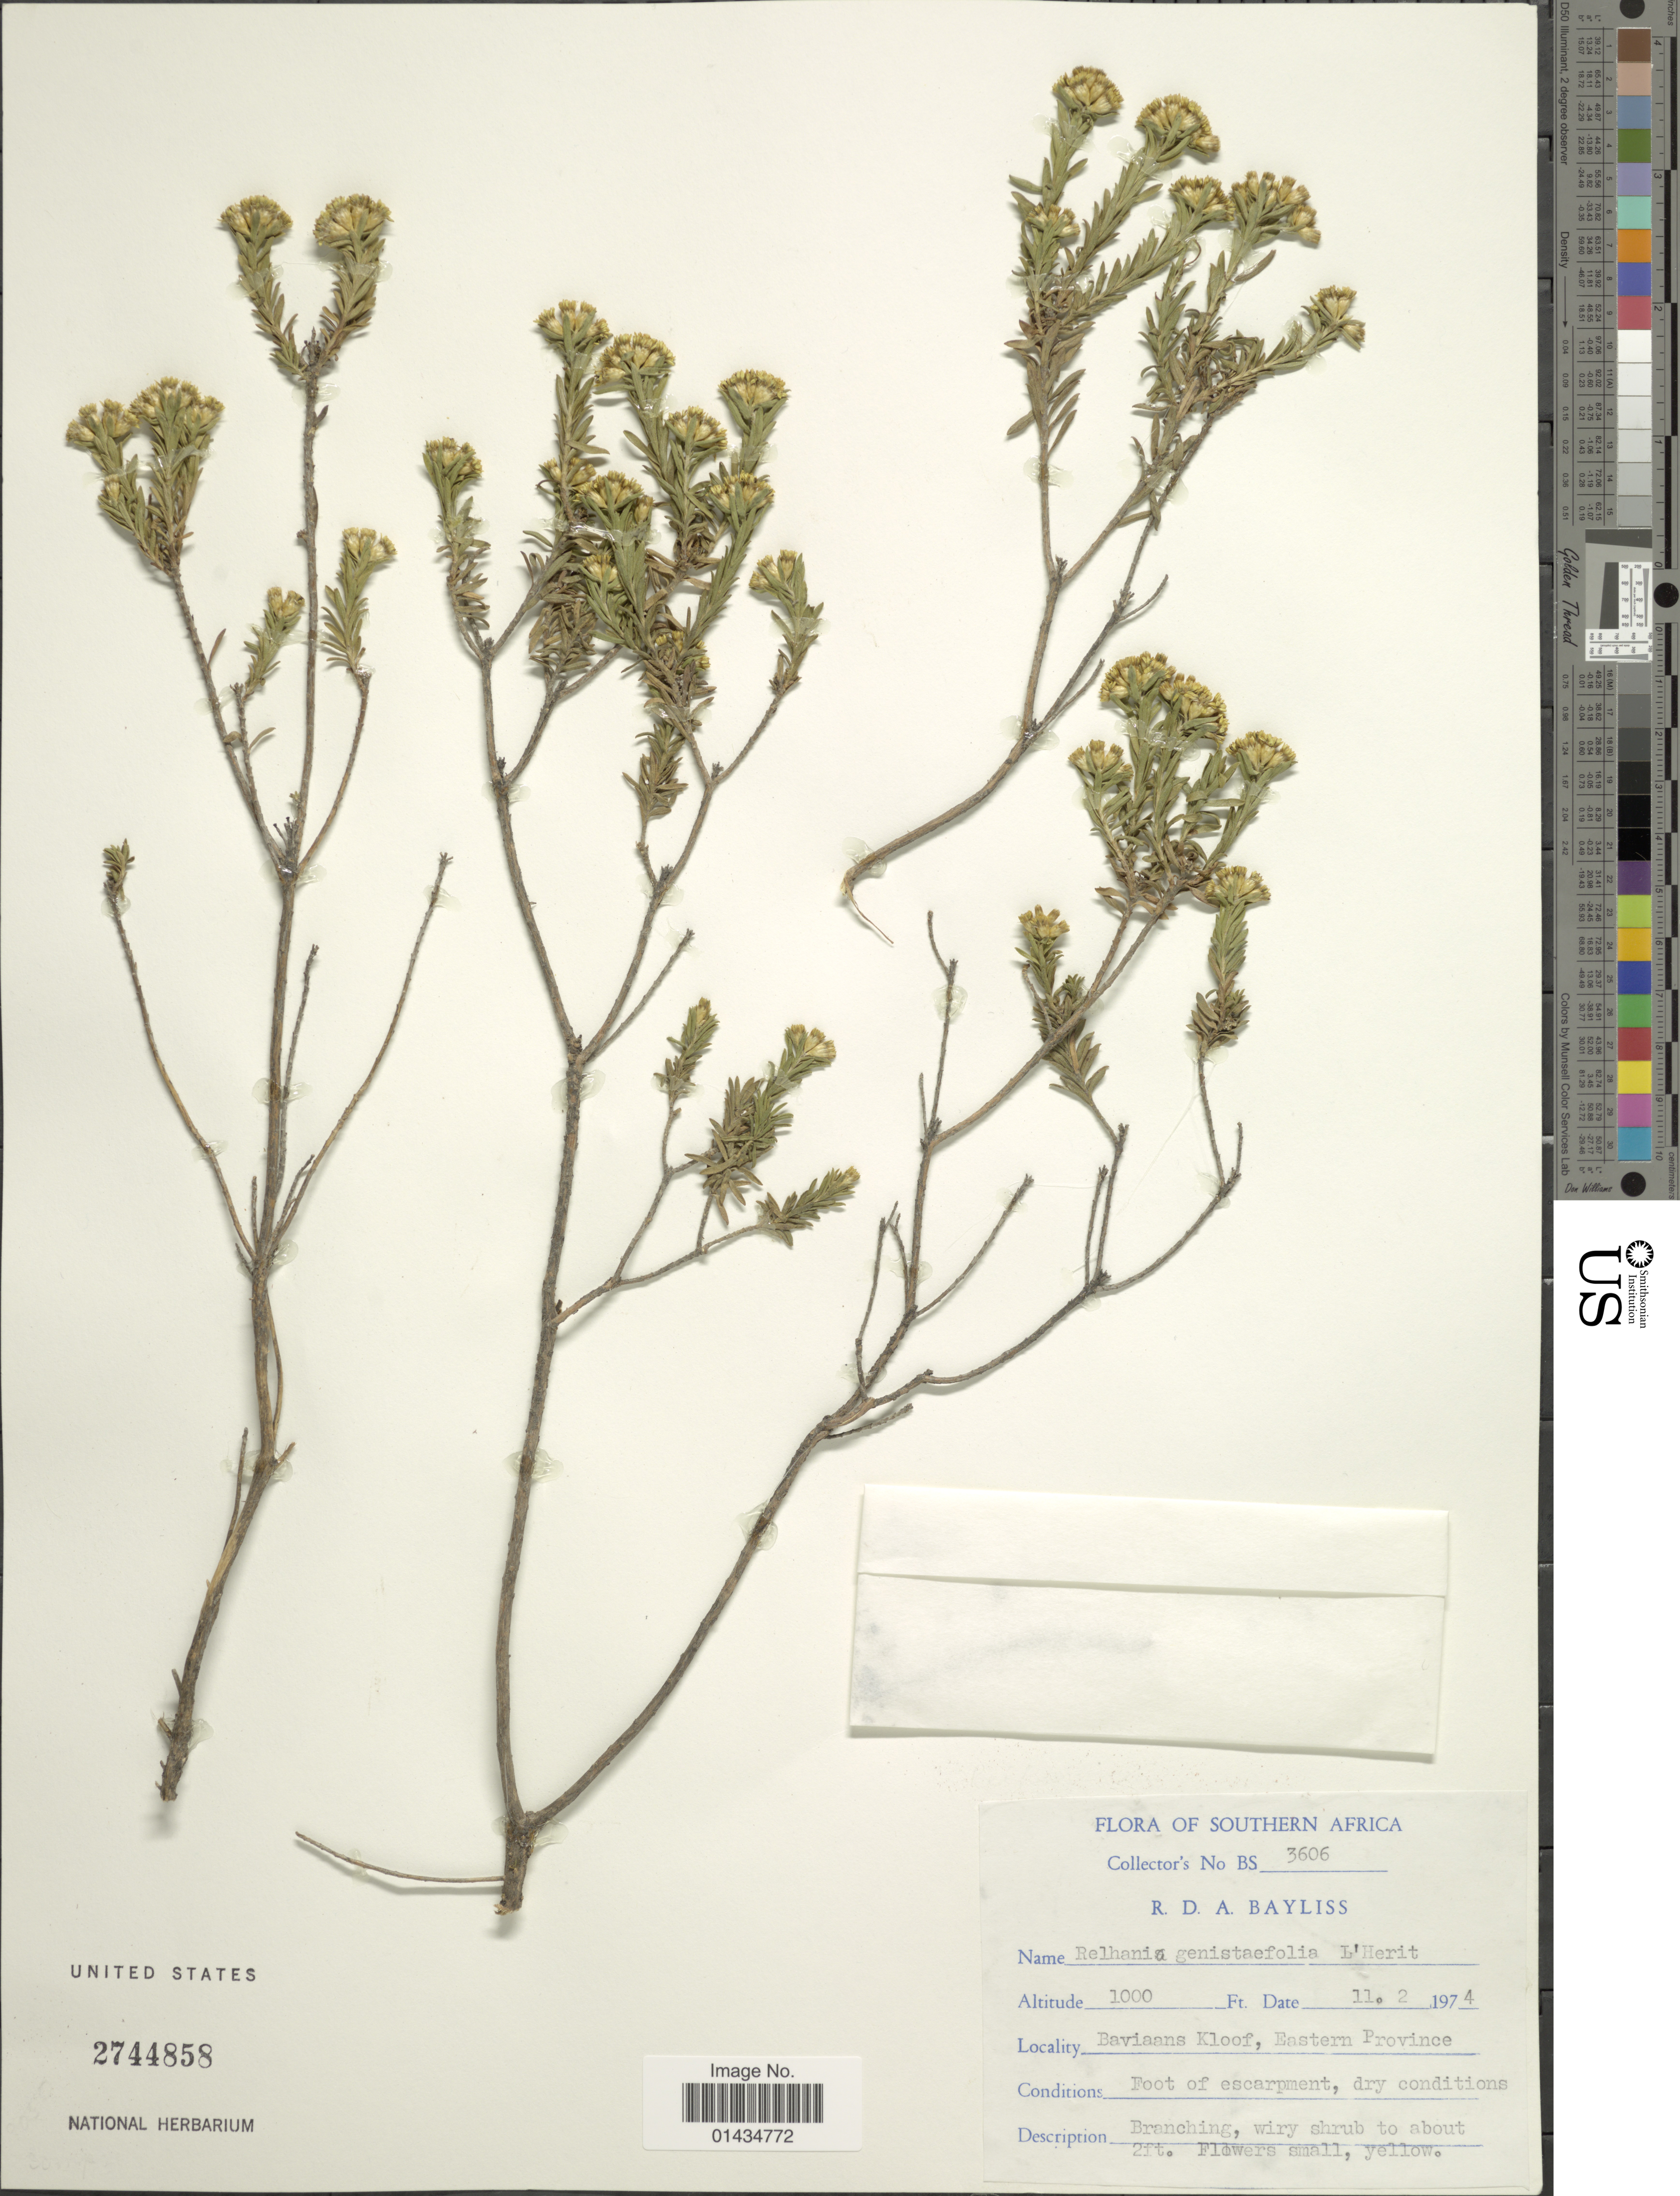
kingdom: Plantae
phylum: Tracheophyta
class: Magnoliopsida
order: Asterales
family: Asteraceae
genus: Relhania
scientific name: Relhania genistaefolia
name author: (L.) L'Hér.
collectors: R. Bayliss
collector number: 3606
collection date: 1974-02-11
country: South Africa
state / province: Eastern Cape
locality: Baviaans Kloof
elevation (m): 305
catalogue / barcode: US 2744858